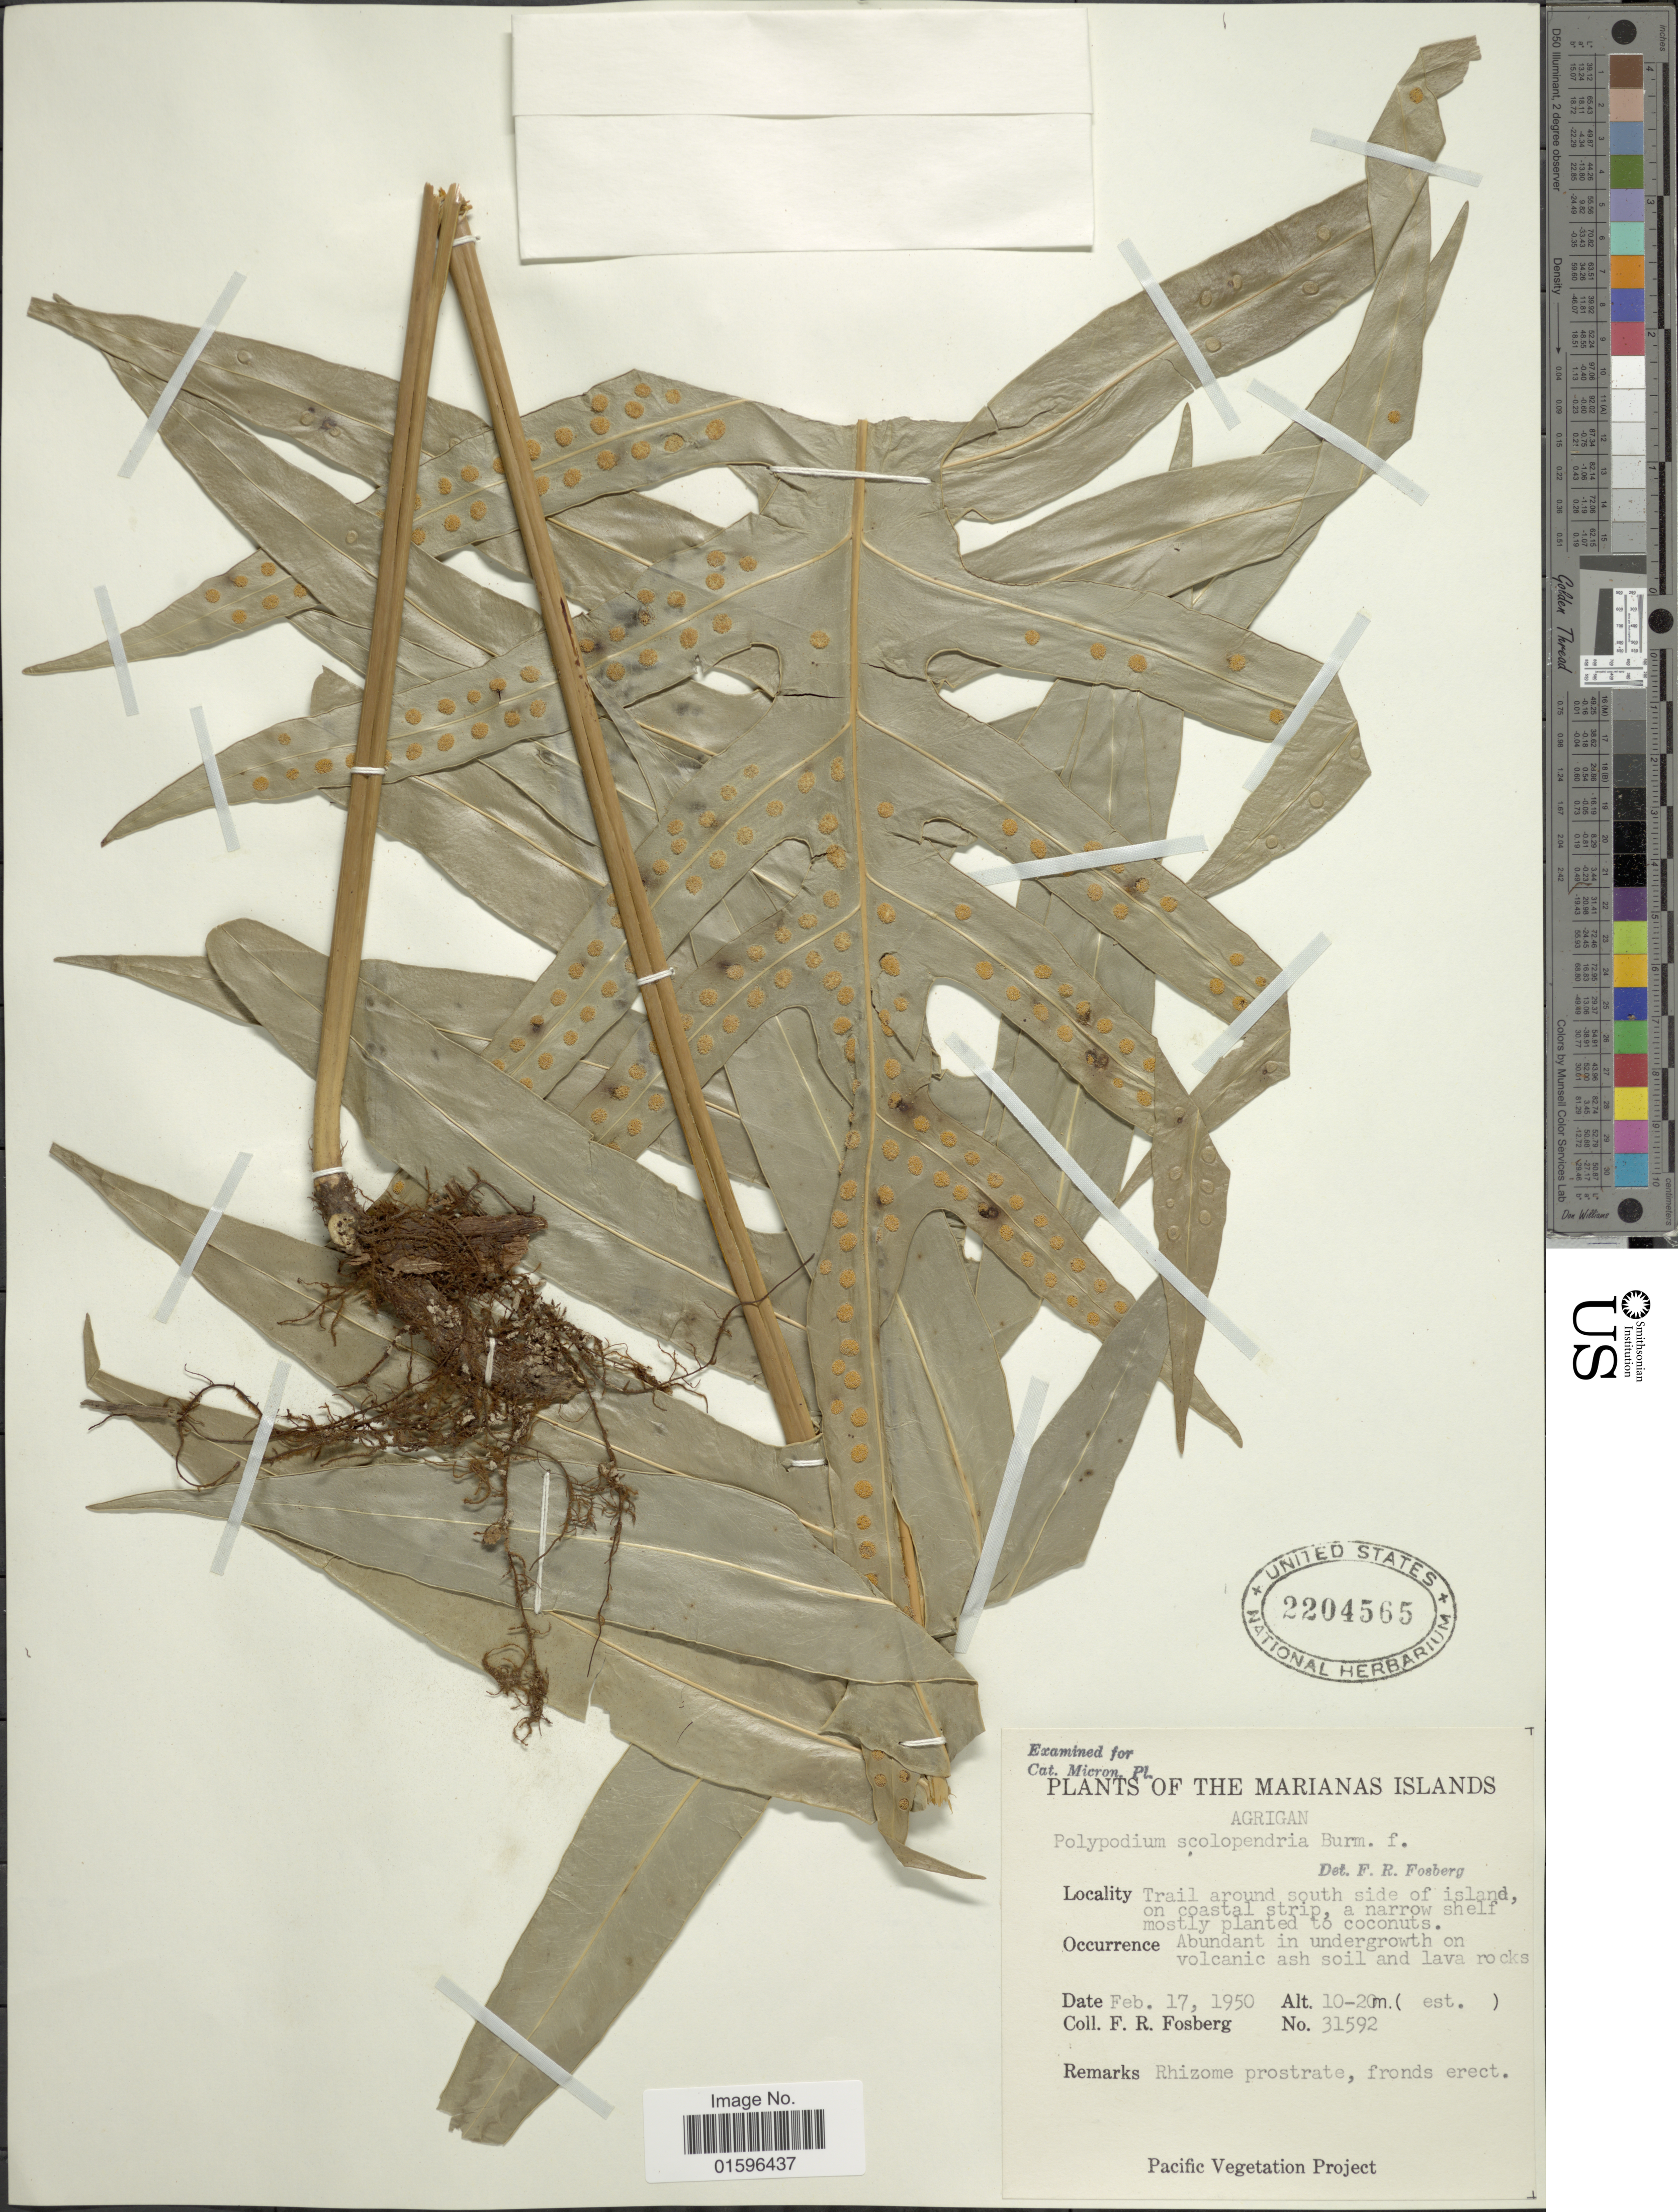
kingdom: Plantae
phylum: Tracheophyta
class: Polypodiopsida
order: Polypodiales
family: Polypodiaceae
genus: Polypodium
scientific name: Polypodium scolopendria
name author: Burm. f.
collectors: F. R. Fosberg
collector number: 31592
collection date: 1950-02-17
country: Northern Mariana Islands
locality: The Marianas Island, Agrigan, trail around south side of island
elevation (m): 10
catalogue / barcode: US 2204565